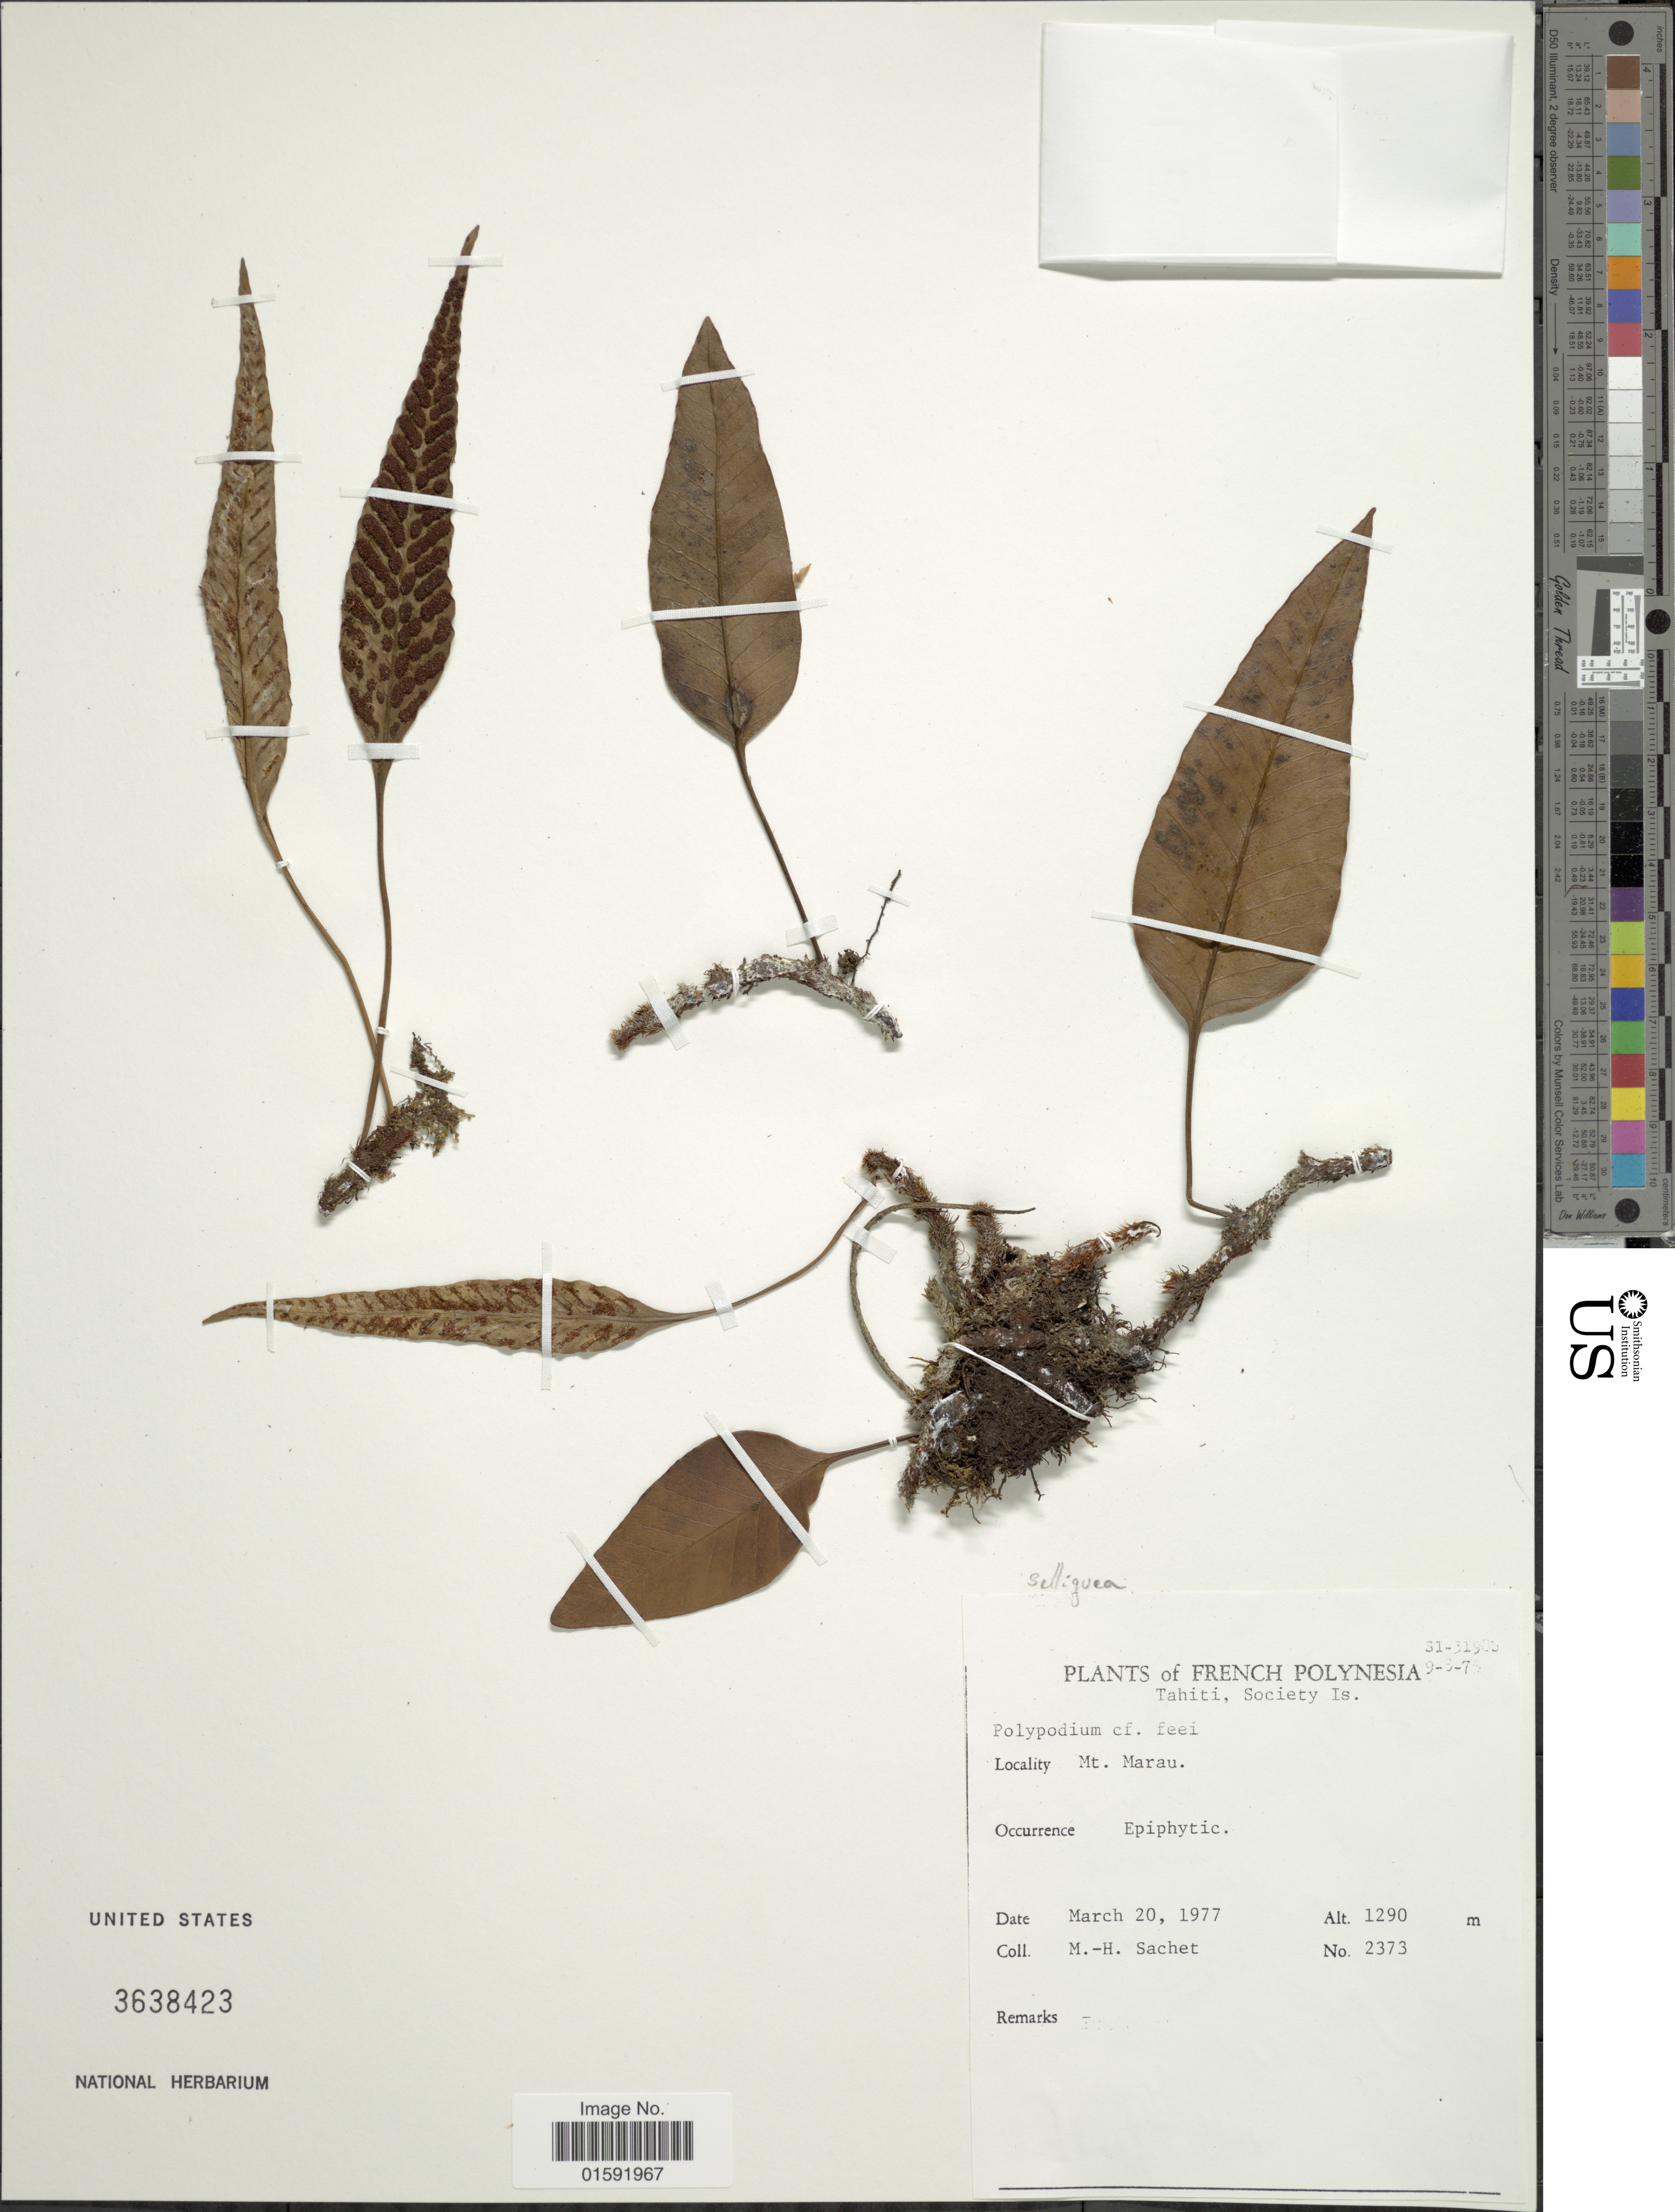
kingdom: Plantae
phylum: Tracheophyta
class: Polypodiopsida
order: Polypodiales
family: Polypodiaceae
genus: Selliguea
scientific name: Selliguea feeoides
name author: Copel.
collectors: M.-H. Sachet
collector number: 2373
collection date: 1977-03-30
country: French Polynesia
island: Tahiti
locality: Tahiti, Society Island, Mt. Marau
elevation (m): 1290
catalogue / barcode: US 3638423